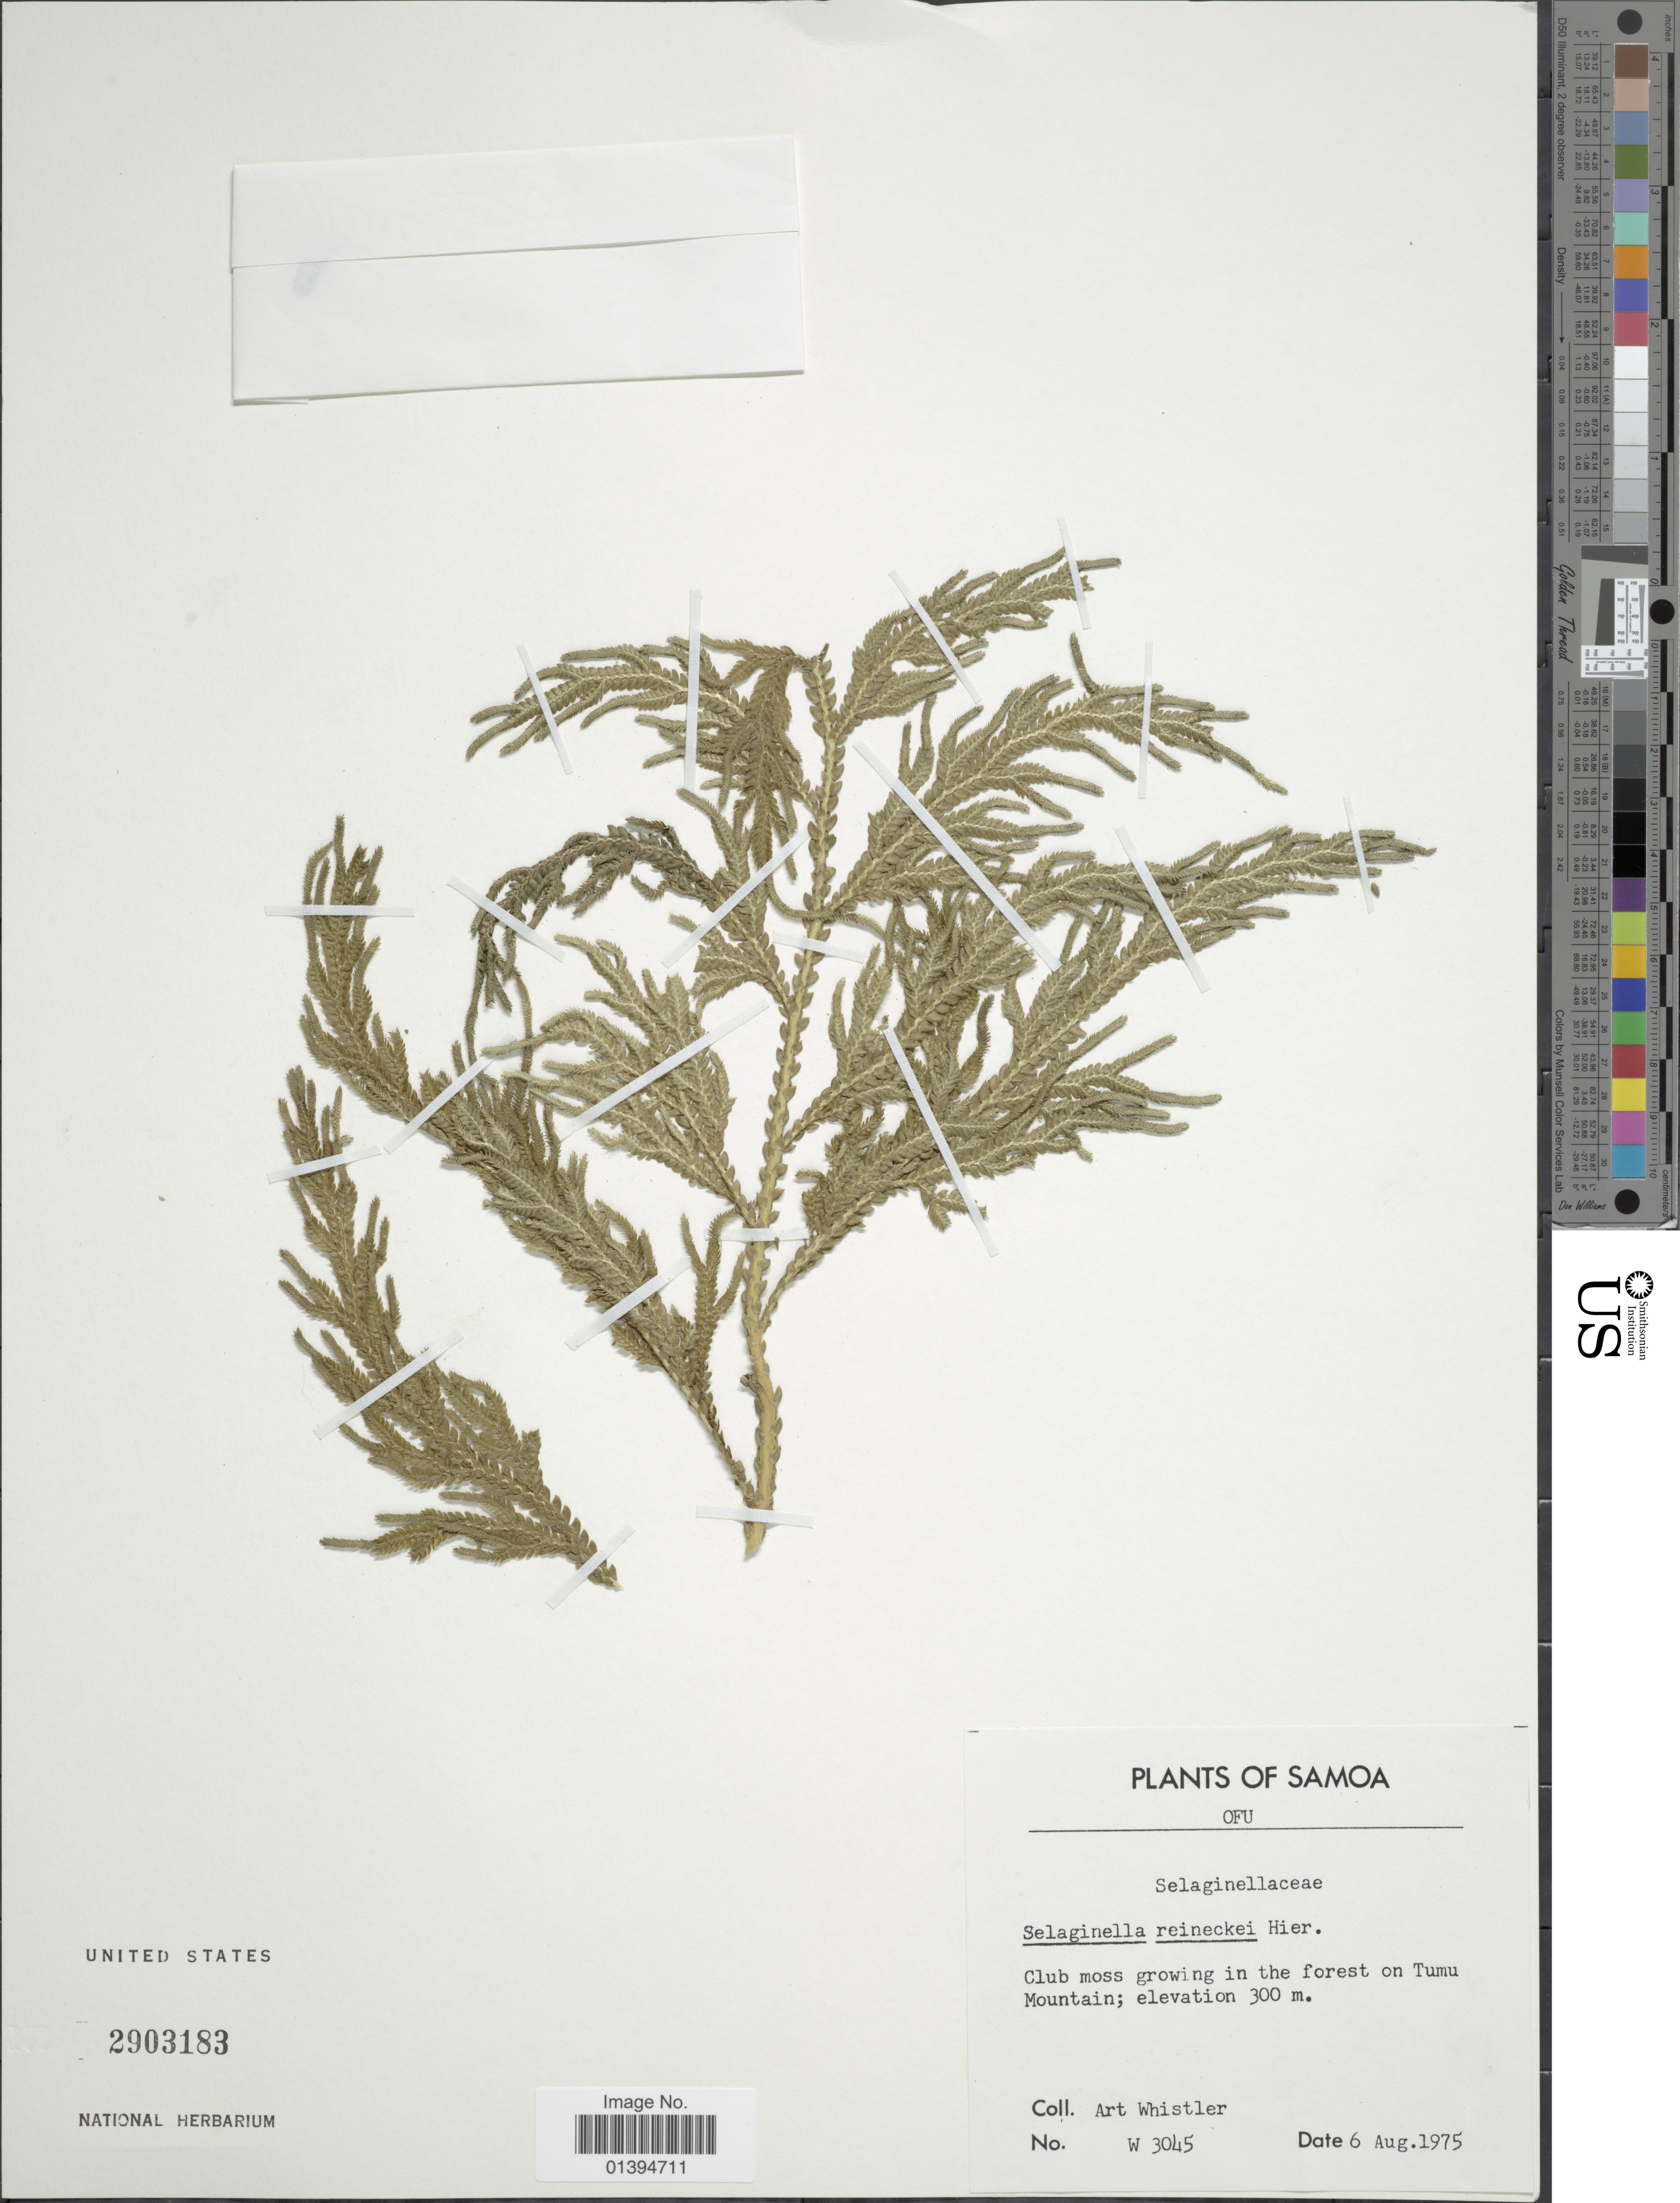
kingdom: Plantae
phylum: Tracheophyta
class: Lycopodiopsida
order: Selaginellales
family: Selaginellaceae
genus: Selaginella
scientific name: Selaginella reineckei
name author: Hieron.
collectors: A. Whistler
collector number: W 3045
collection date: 1975-08-06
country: Samoa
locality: Ofu, in the forest on Tumu Mountain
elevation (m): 300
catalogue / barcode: US 2903183